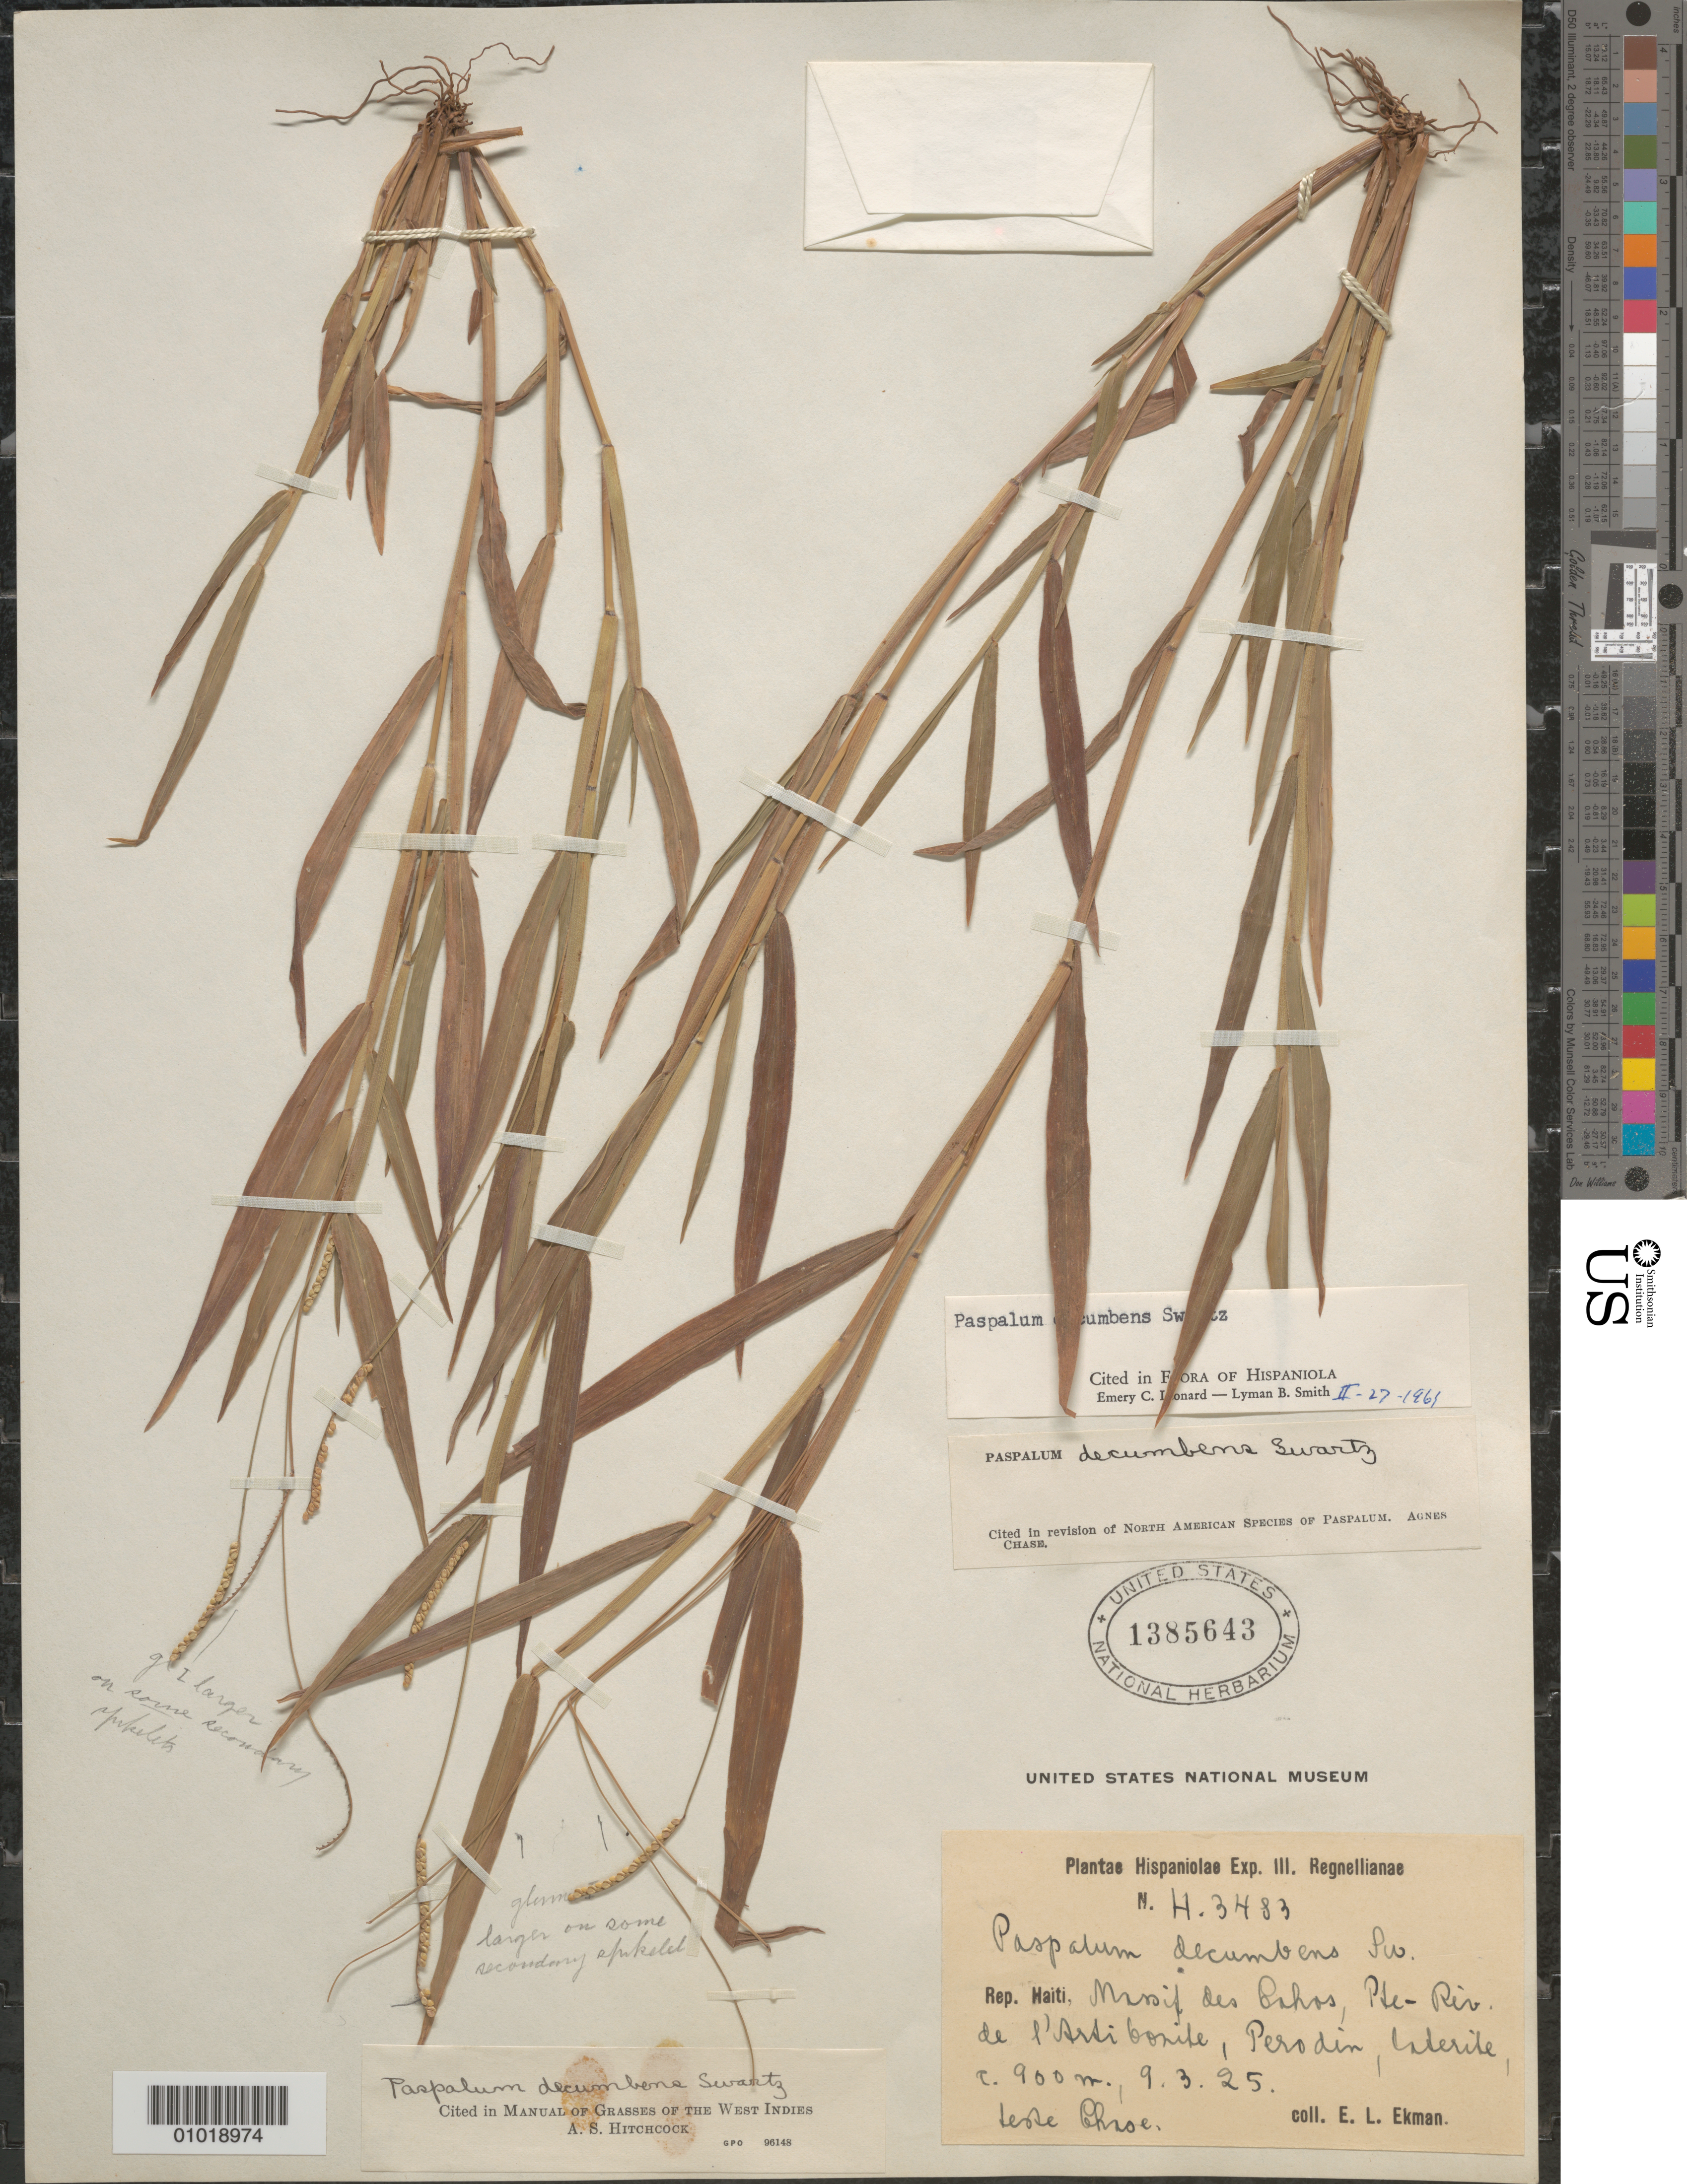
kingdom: Plantae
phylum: Tracheophyta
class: Liliopsida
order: Poales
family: Poaceae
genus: Paspalum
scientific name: Paspalum decumbens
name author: Sw.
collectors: E. L. Ekman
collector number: H 3483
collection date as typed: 09 Mar 1925 or 03 Sep 1925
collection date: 1925-03-09 or 1925-09-03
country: Haiti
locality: Masif des Pahos, Ple-Rev de l'Ardibonite, Perodin,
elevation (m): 900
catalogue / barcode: US 1385643